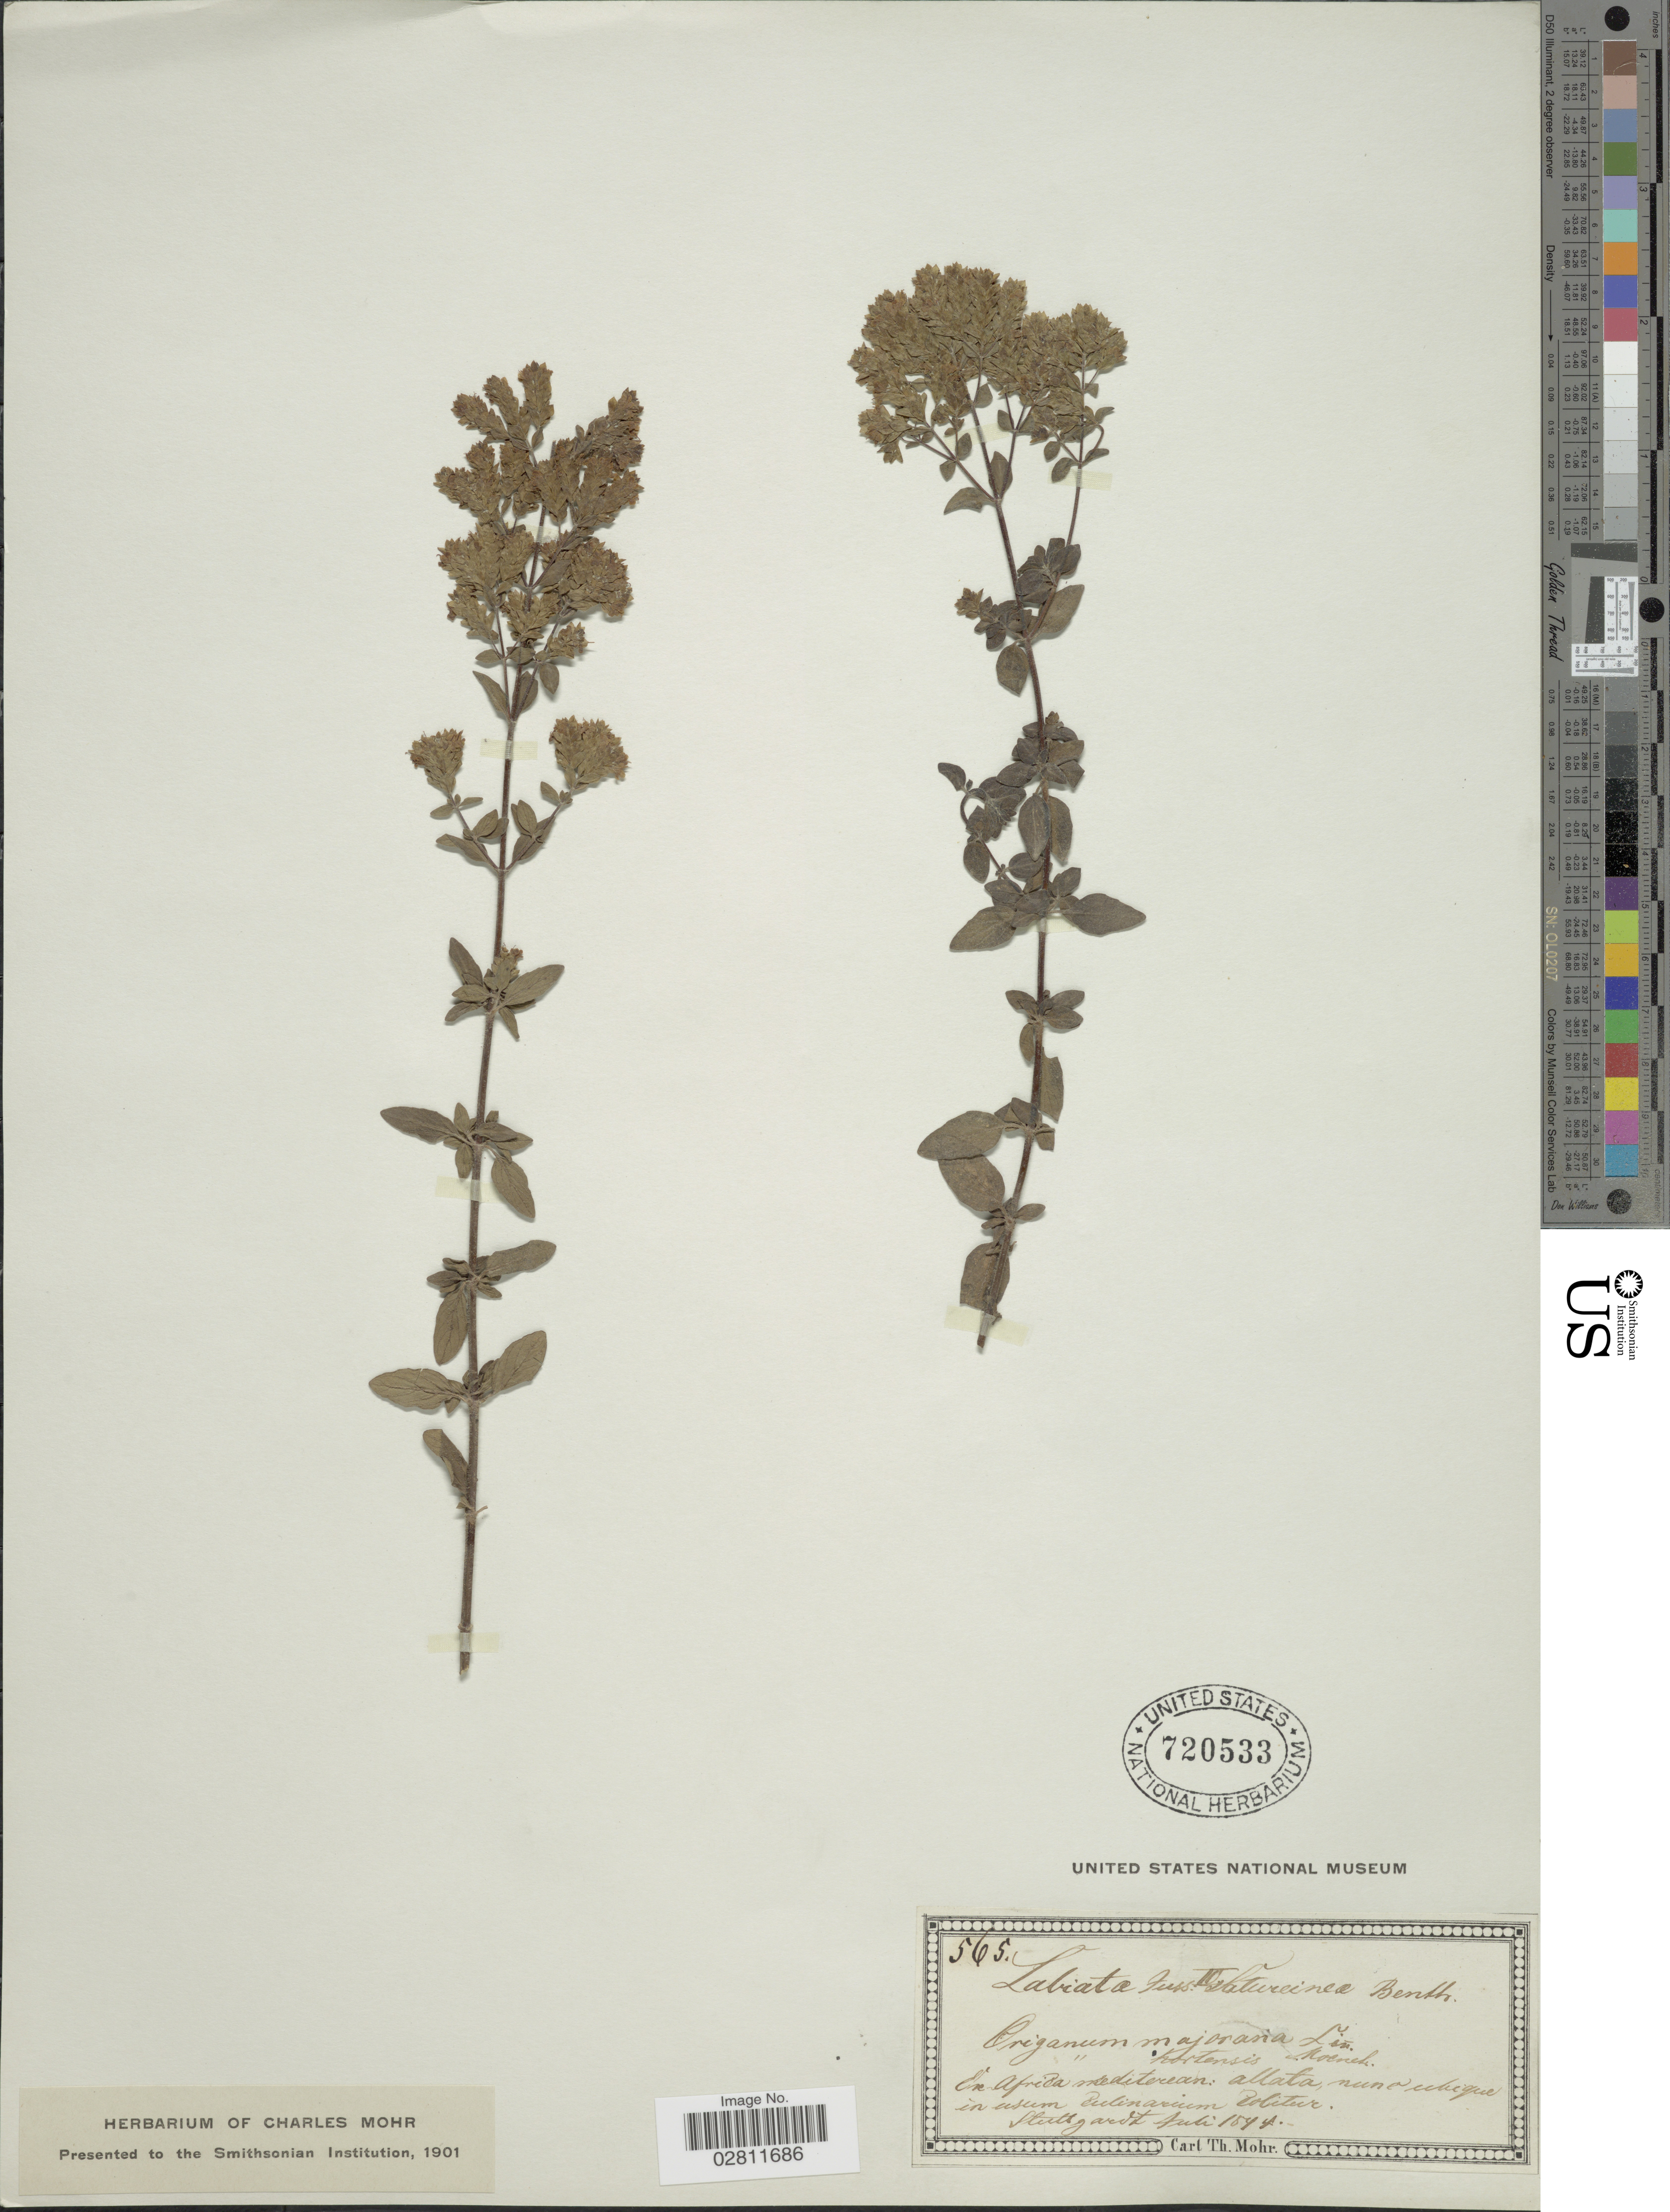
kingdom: Plantae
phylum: Tracheophyta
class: Magnoliopsida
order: Lamiales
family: Lamiaceae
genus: Origanum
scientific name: Origanum majorana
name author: L.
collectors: Mohr, C. T. (herbarium)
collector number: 565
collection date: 1894-07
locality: Ex Africa mediterean: allata, numauhique in usum declinarium Politur [interpreted]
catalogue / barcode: US 720553